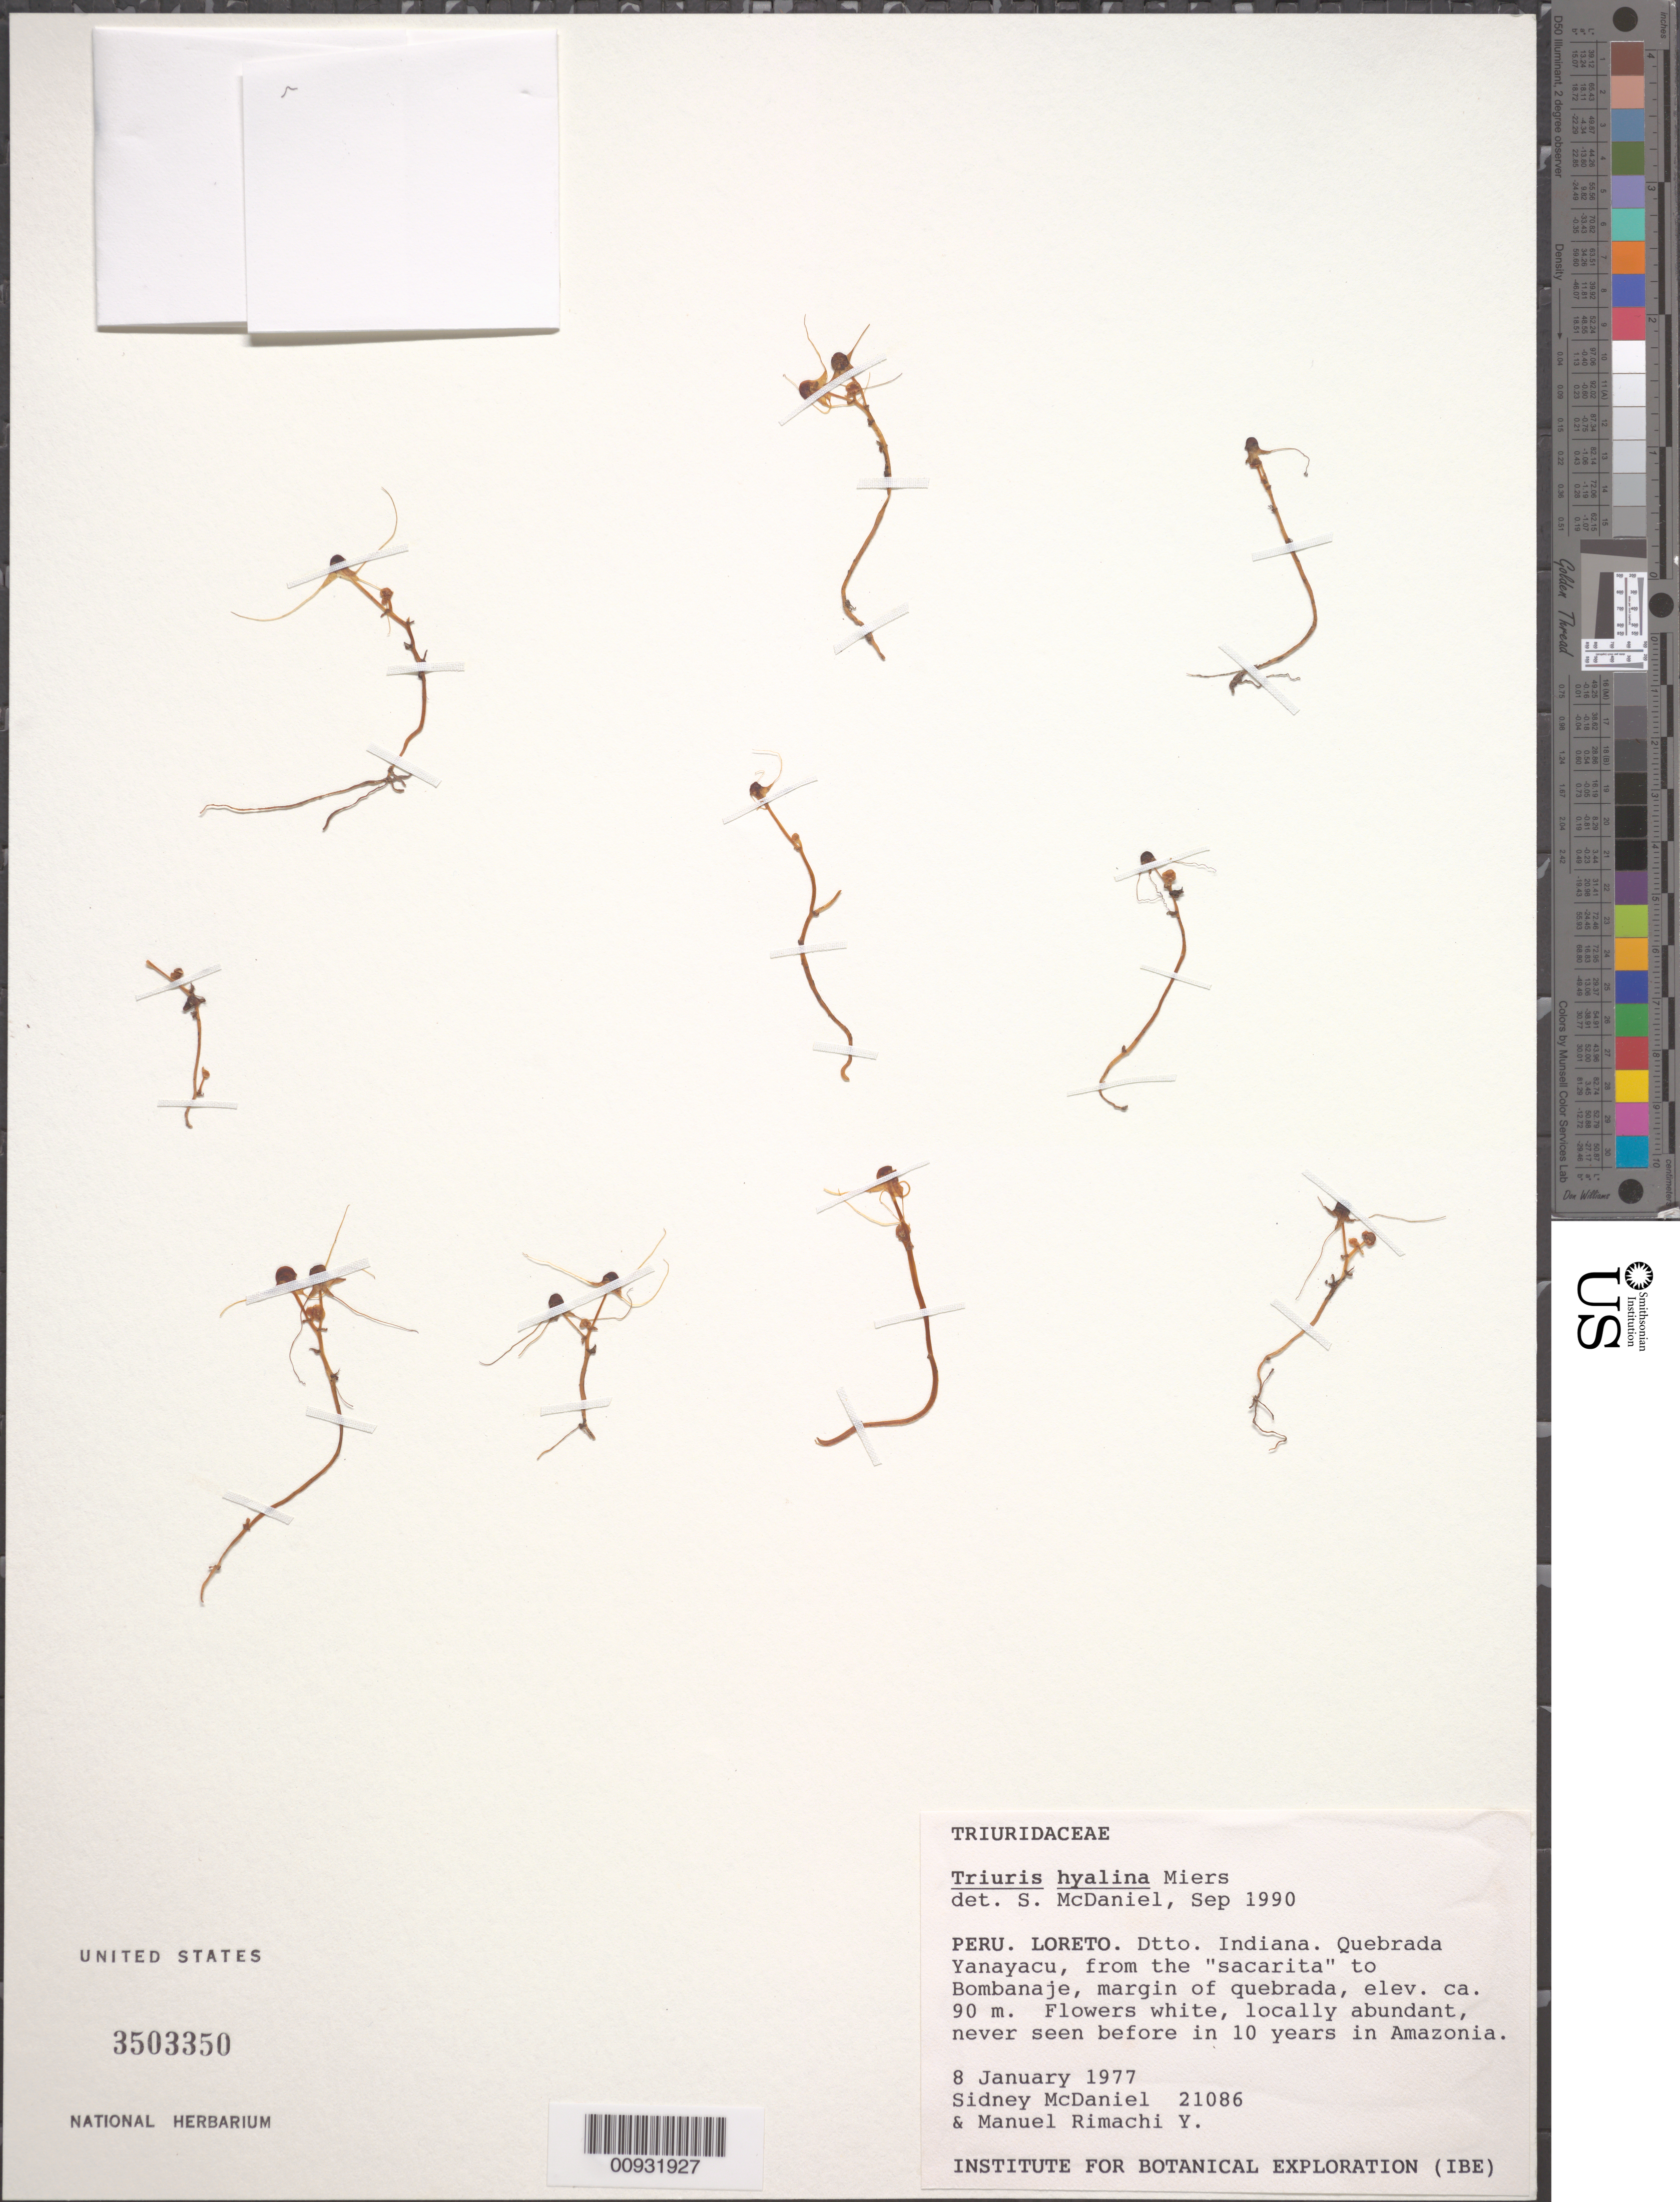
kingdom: Plantae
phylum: Tracheophyta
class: Liliopsida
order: Pandanales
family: Triuridaceae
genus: Triuris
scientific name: Triuris hyalina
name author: Miers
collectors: S. T. McDaniel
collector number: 21086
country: Peru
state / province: Loreto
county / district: Maynas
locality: Indina, Quebrada Yanayacu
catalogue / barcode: US 3503350